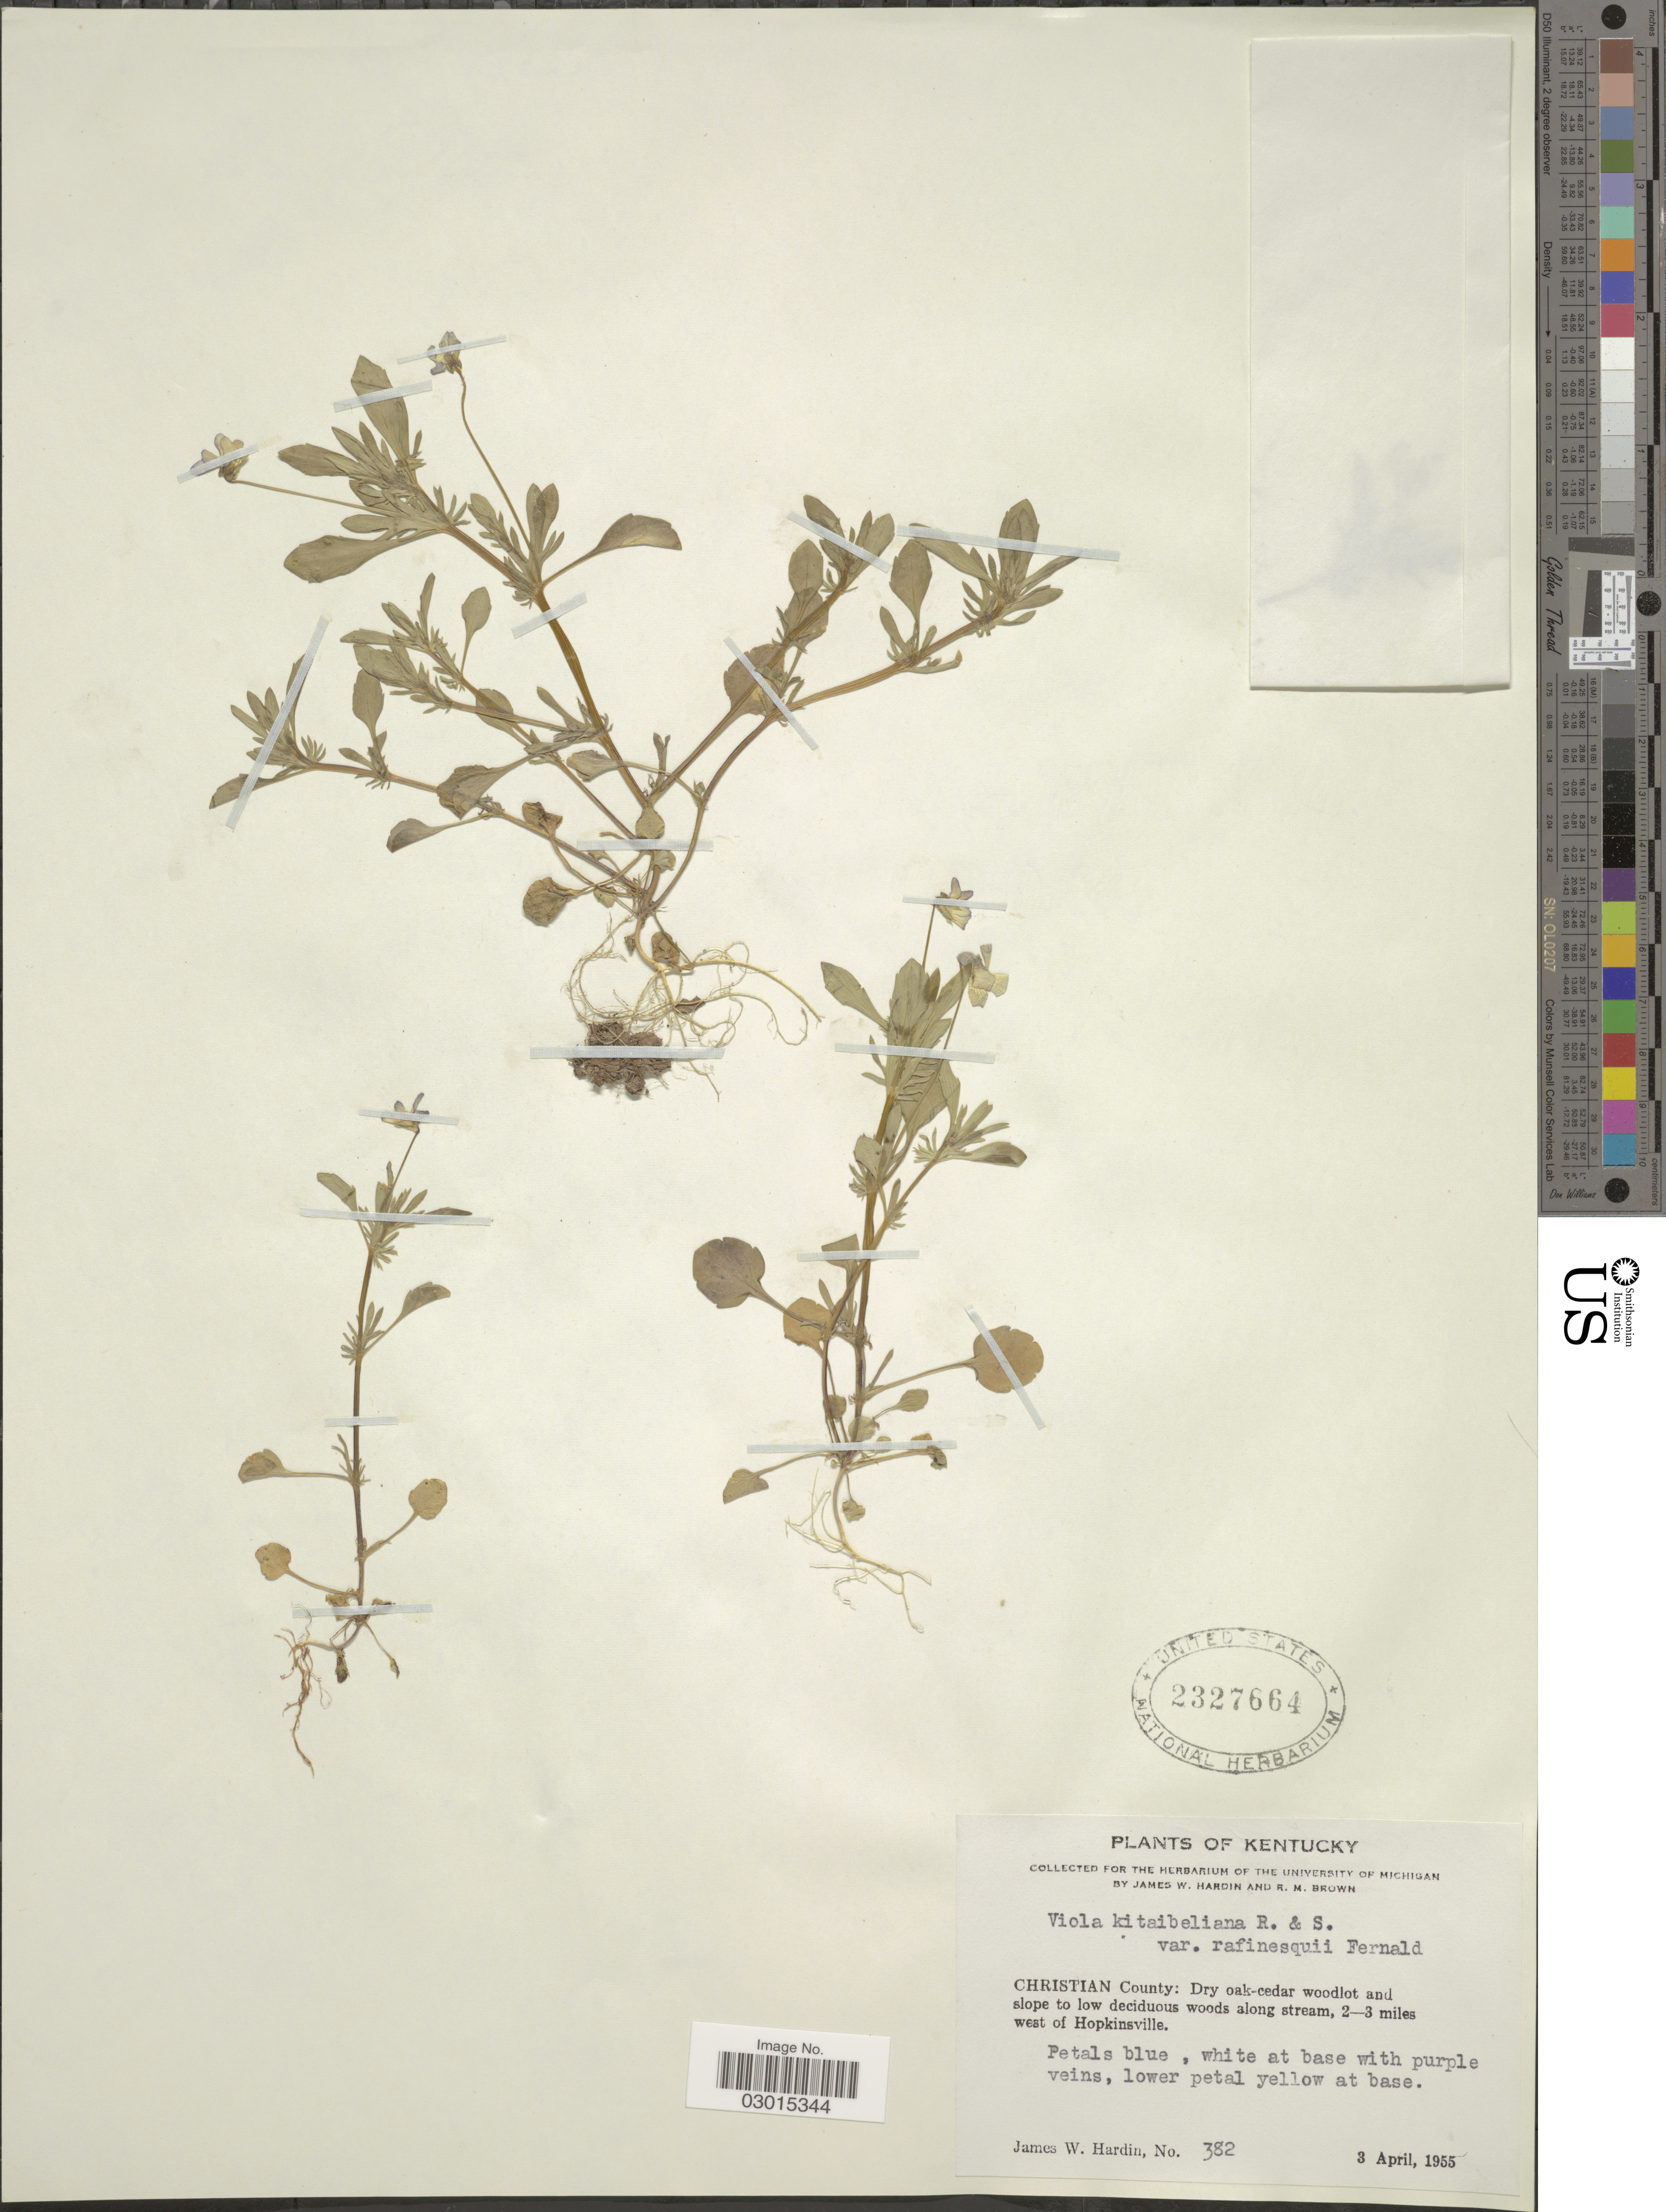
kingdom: Plantae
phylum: Tracheophyta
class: Magnoliopsida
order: Malpighiales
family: Violaceae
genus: Viola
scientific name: Viola kitaibeliana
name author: Schult.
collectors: J. W. Hardin & R. Brown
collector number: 382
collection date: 1955-04-03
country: United States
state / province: Kentucky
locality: Christian County: 2-3 miles west of Hopkinsville.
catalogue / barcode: US 2327664